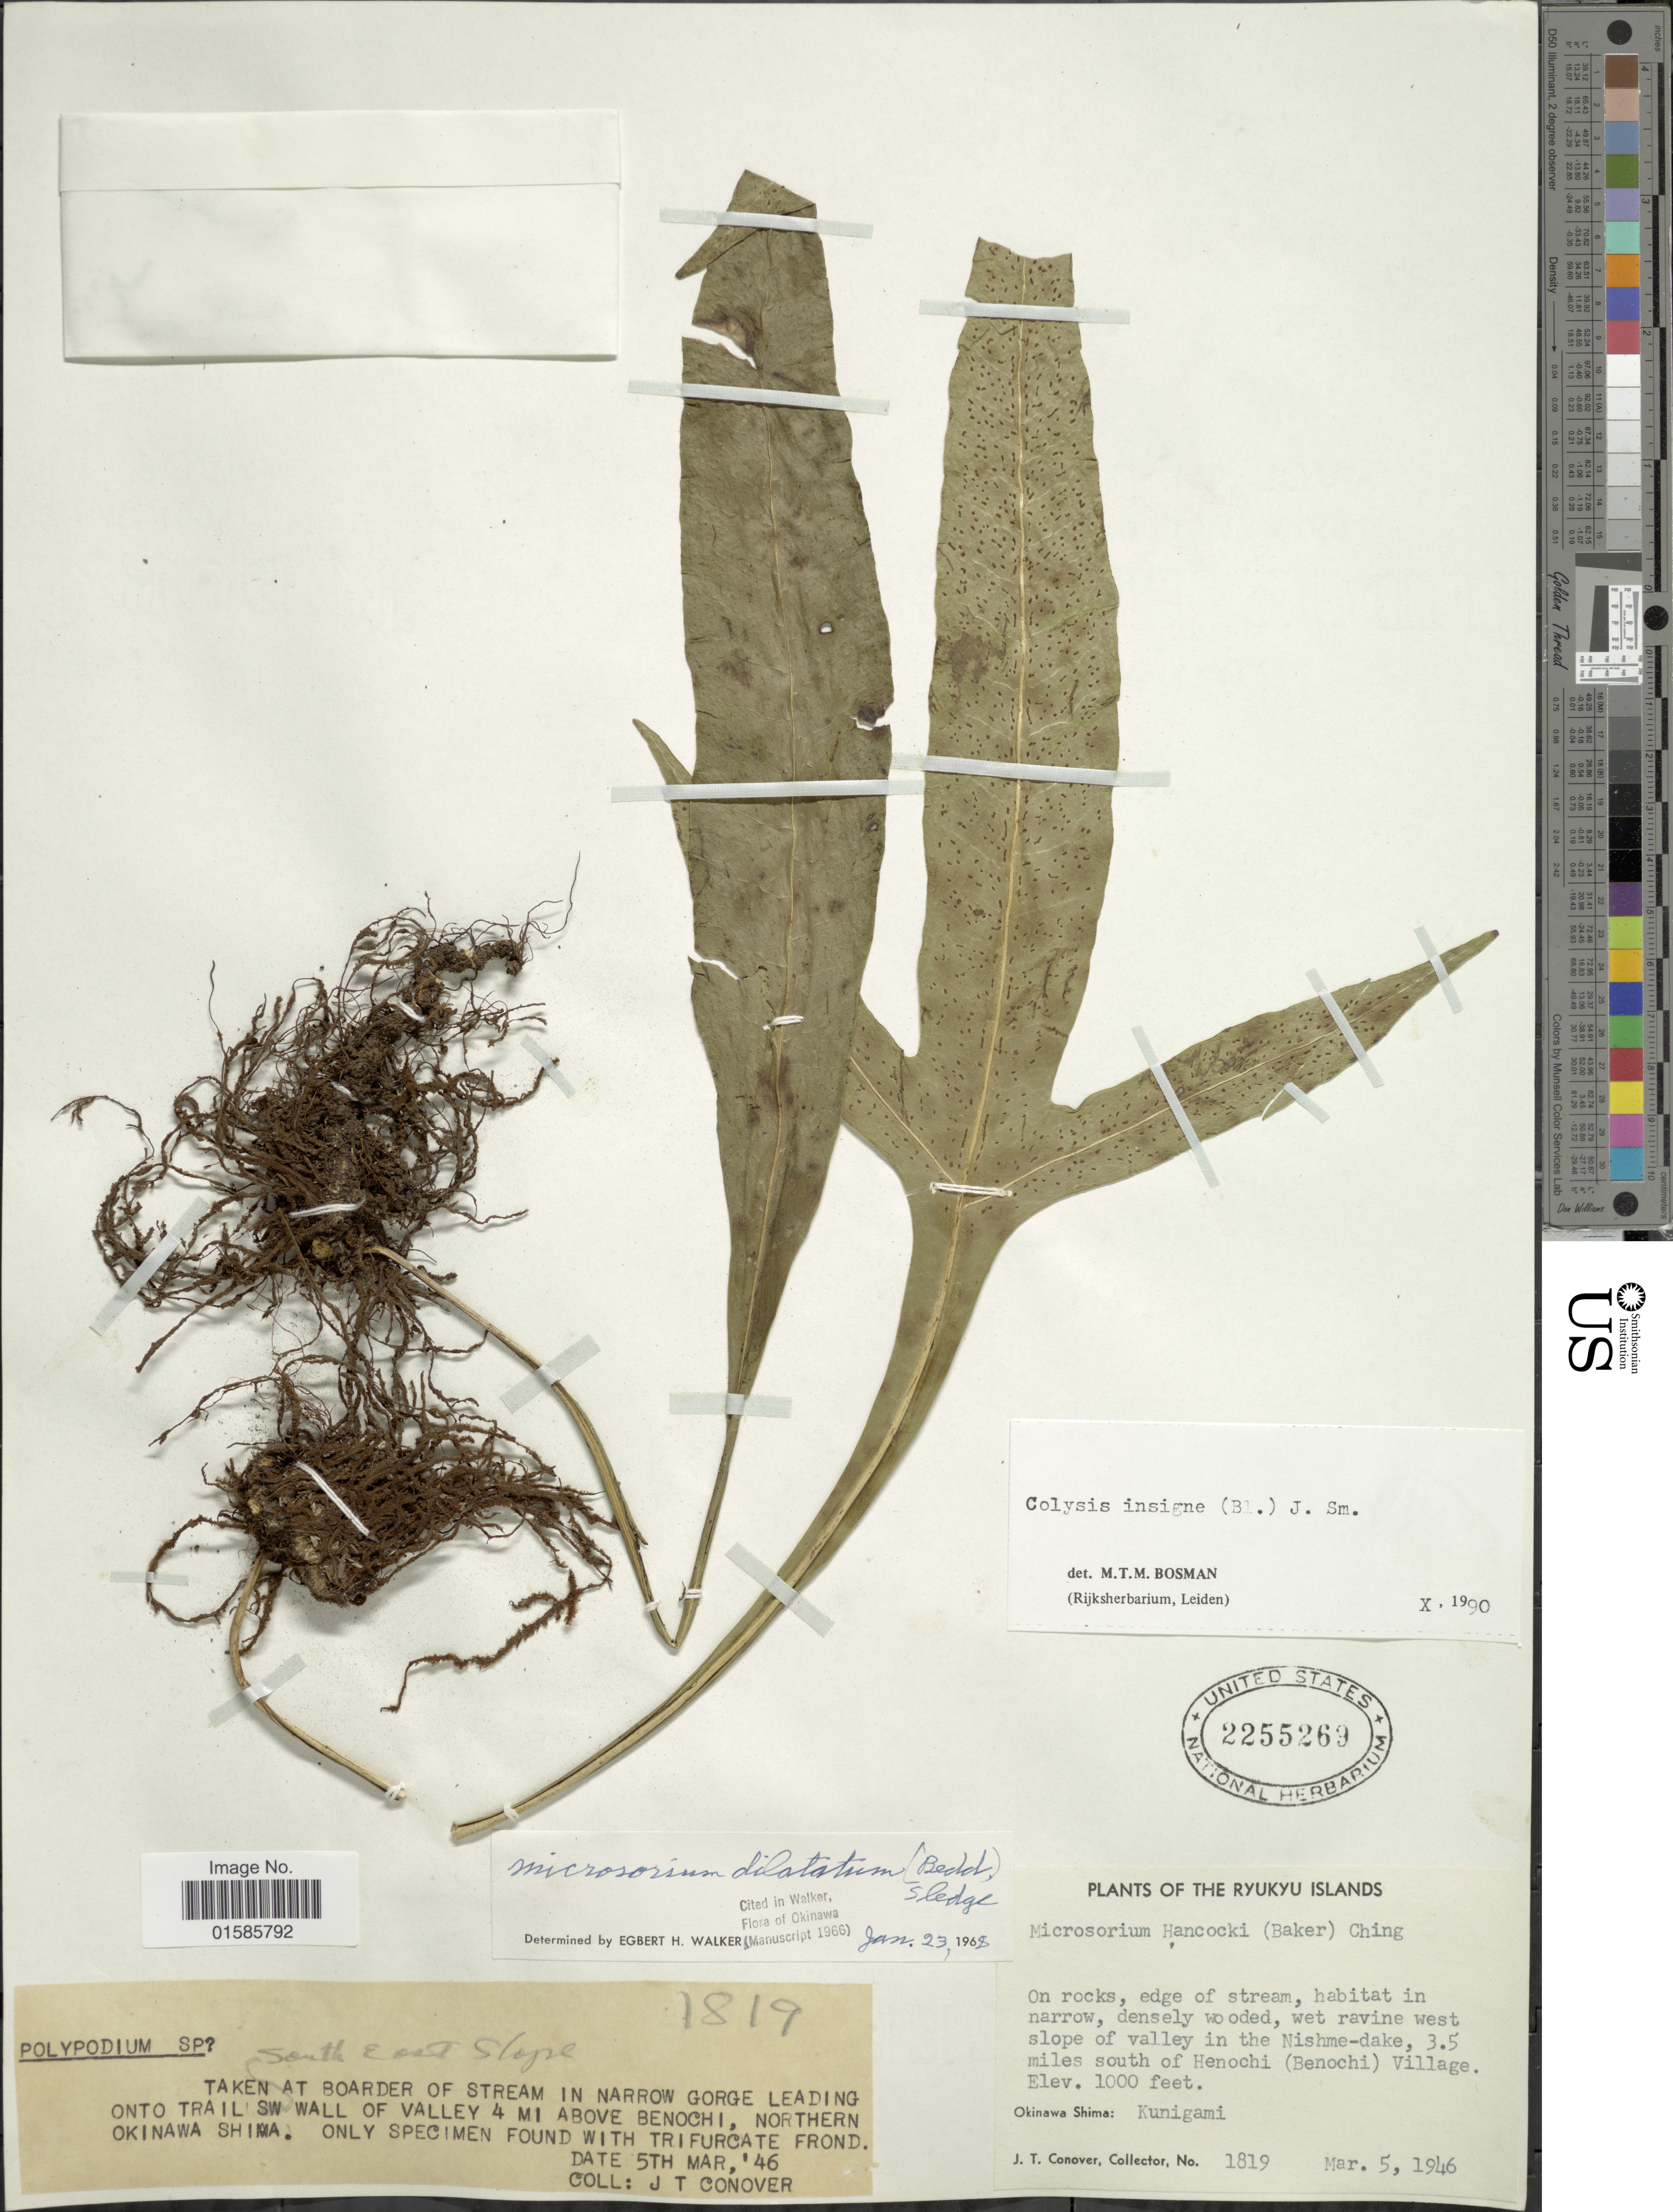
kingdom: Plantae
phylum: Tracheophyta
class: Polypodiopsida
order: Polypodiales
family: Polypodiaceae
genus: Microsorum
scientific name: Microsorum insigne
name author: (Blume) Copel.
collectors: J. T. Conover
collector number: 1819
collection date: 1946-03-05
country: Japan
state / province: Okinawa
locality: The Ryukyu Islands, wet ravine west slope of valley in the Nishme-dake, 3.5 miles south of Henochi (Benochi) Village, Okinawa Shima: Kunigami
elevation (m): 305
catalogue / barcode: US 2255269